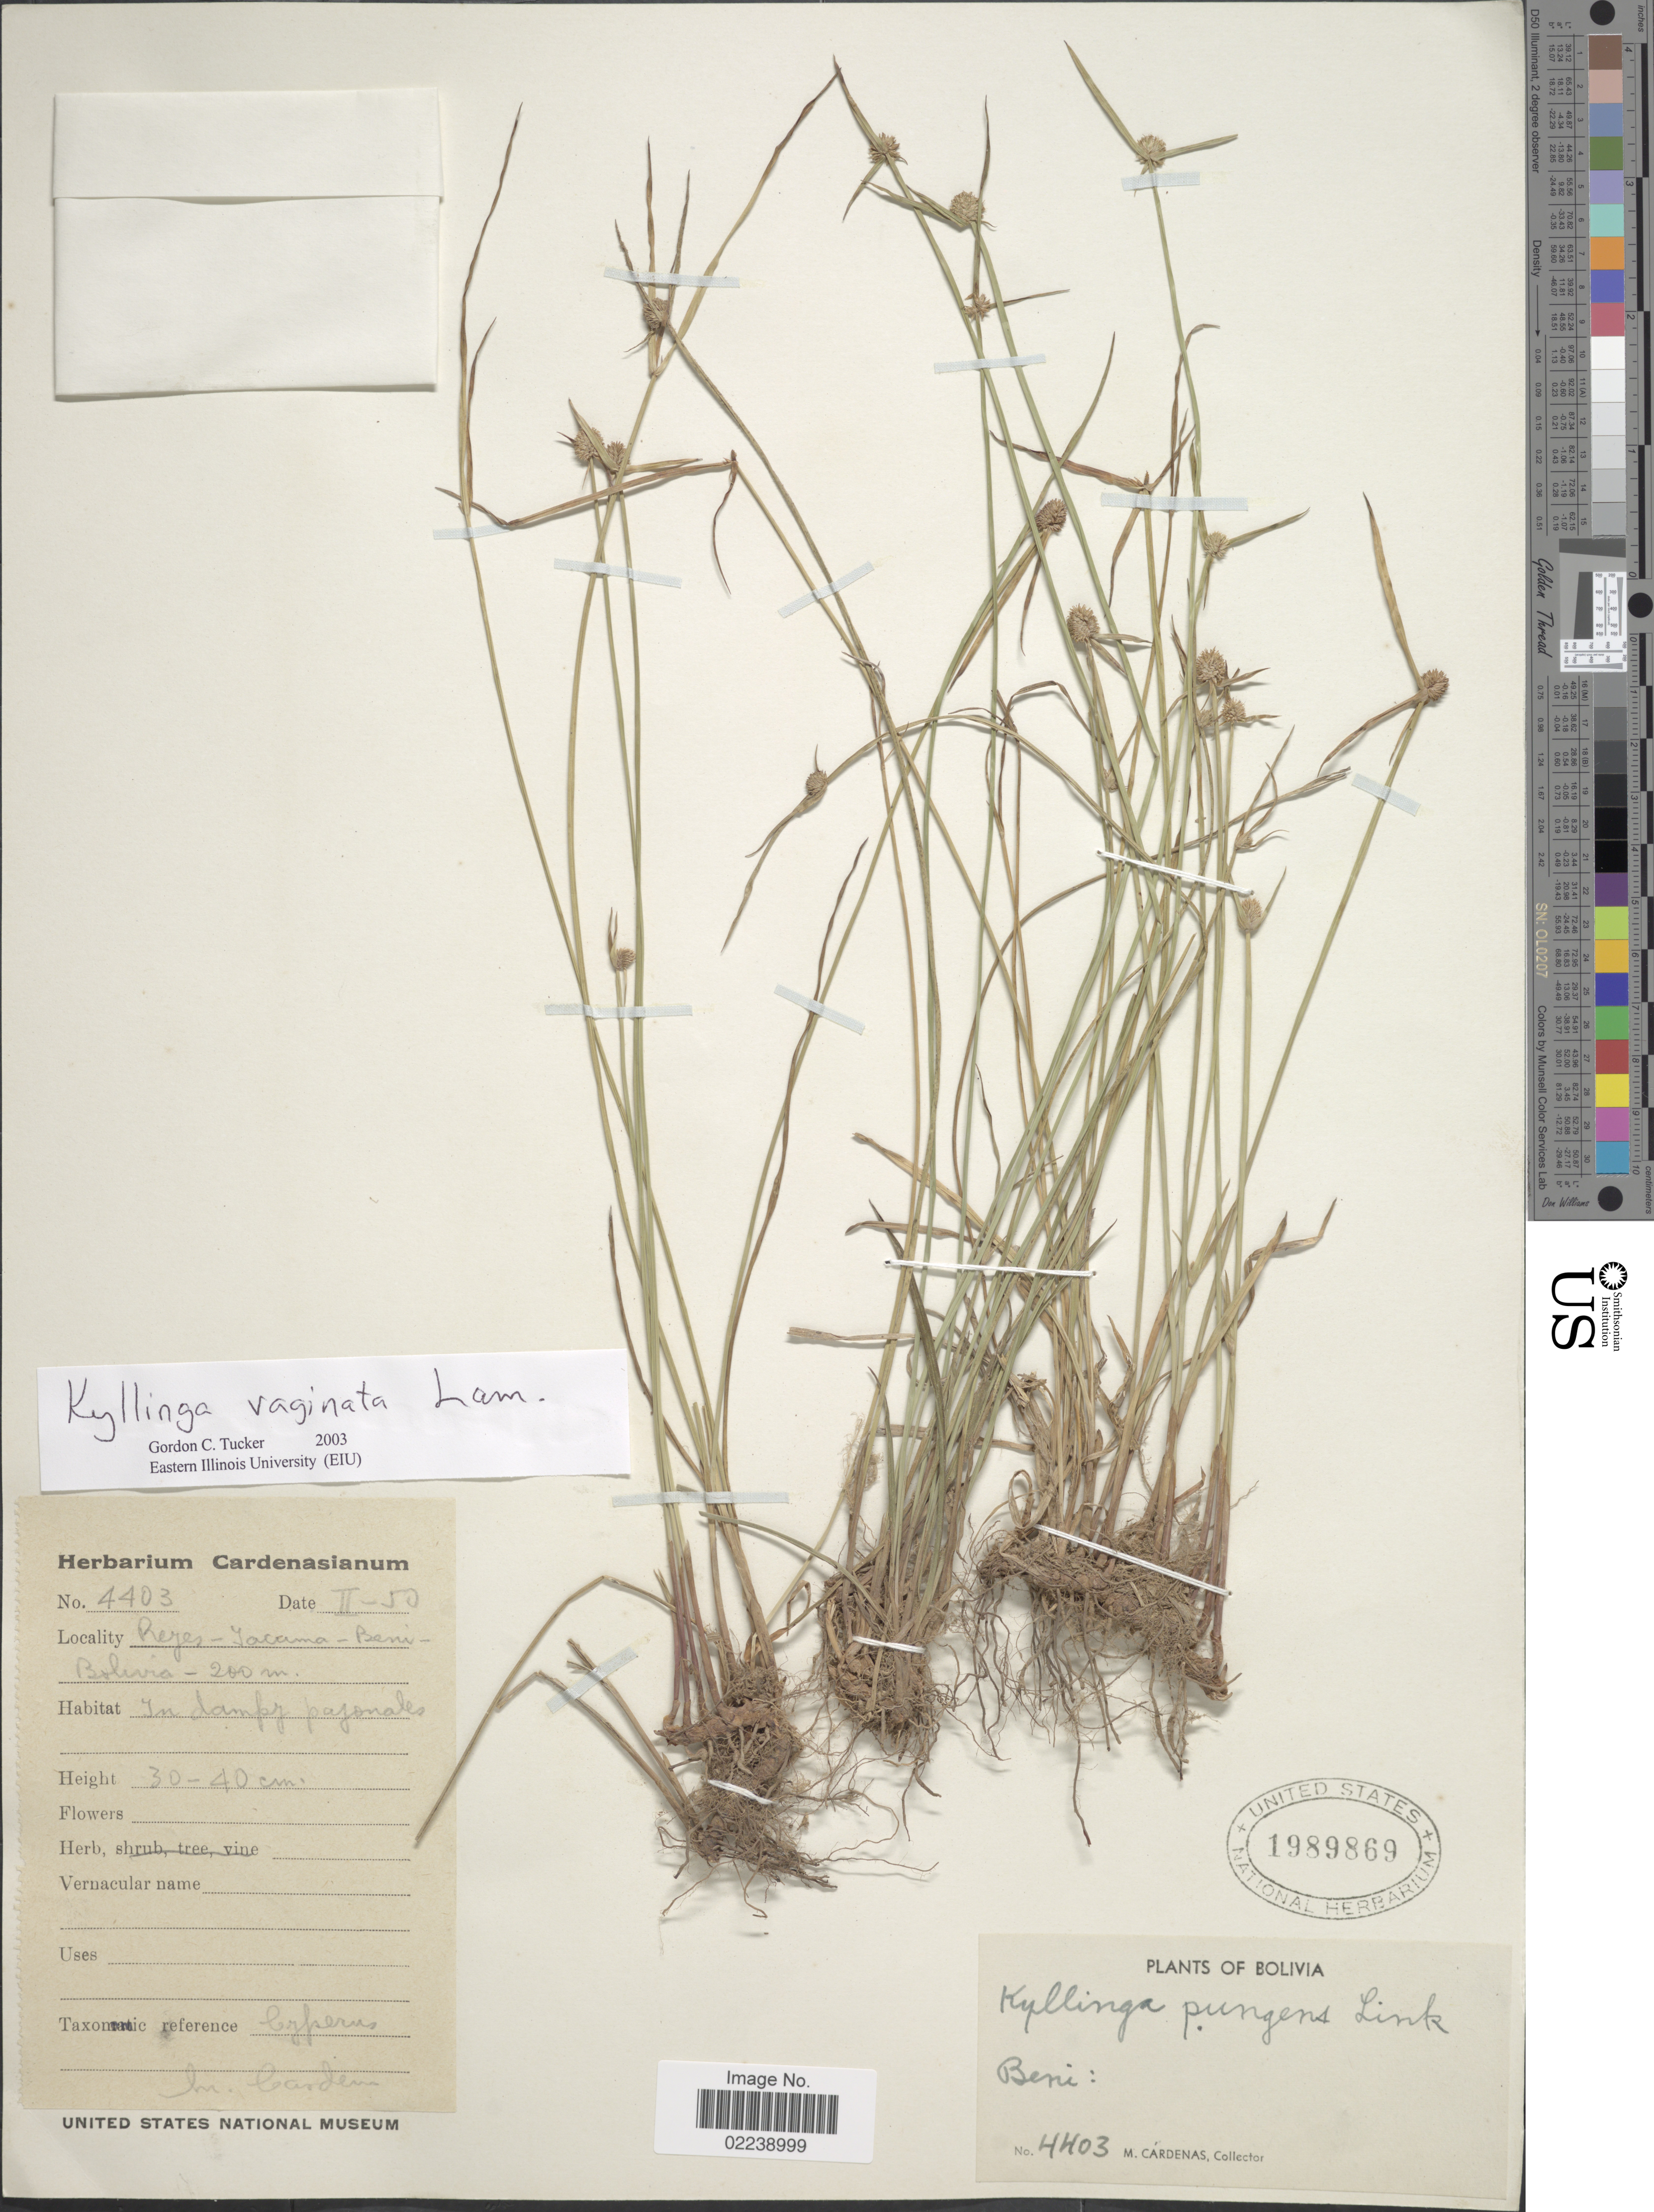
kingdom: Plantae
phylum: Tracheophyta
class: Liliopsida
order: Poales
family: Cyperaceae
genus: Cyperus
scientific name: Cyperus obtusatus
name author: (J. Presl & C. Presl) Mattf. & Kük.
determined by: Strong, M. T., (US), Smithsonian Institution - National Museum of Natural History (UNITED STATES)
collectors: M. Cárdenas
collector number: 4403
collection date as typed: Transcribed d/m/y: /2/50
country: Bolivia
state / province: Beni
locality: Reyes, Tacama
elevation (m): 200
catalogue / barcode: US 1989869